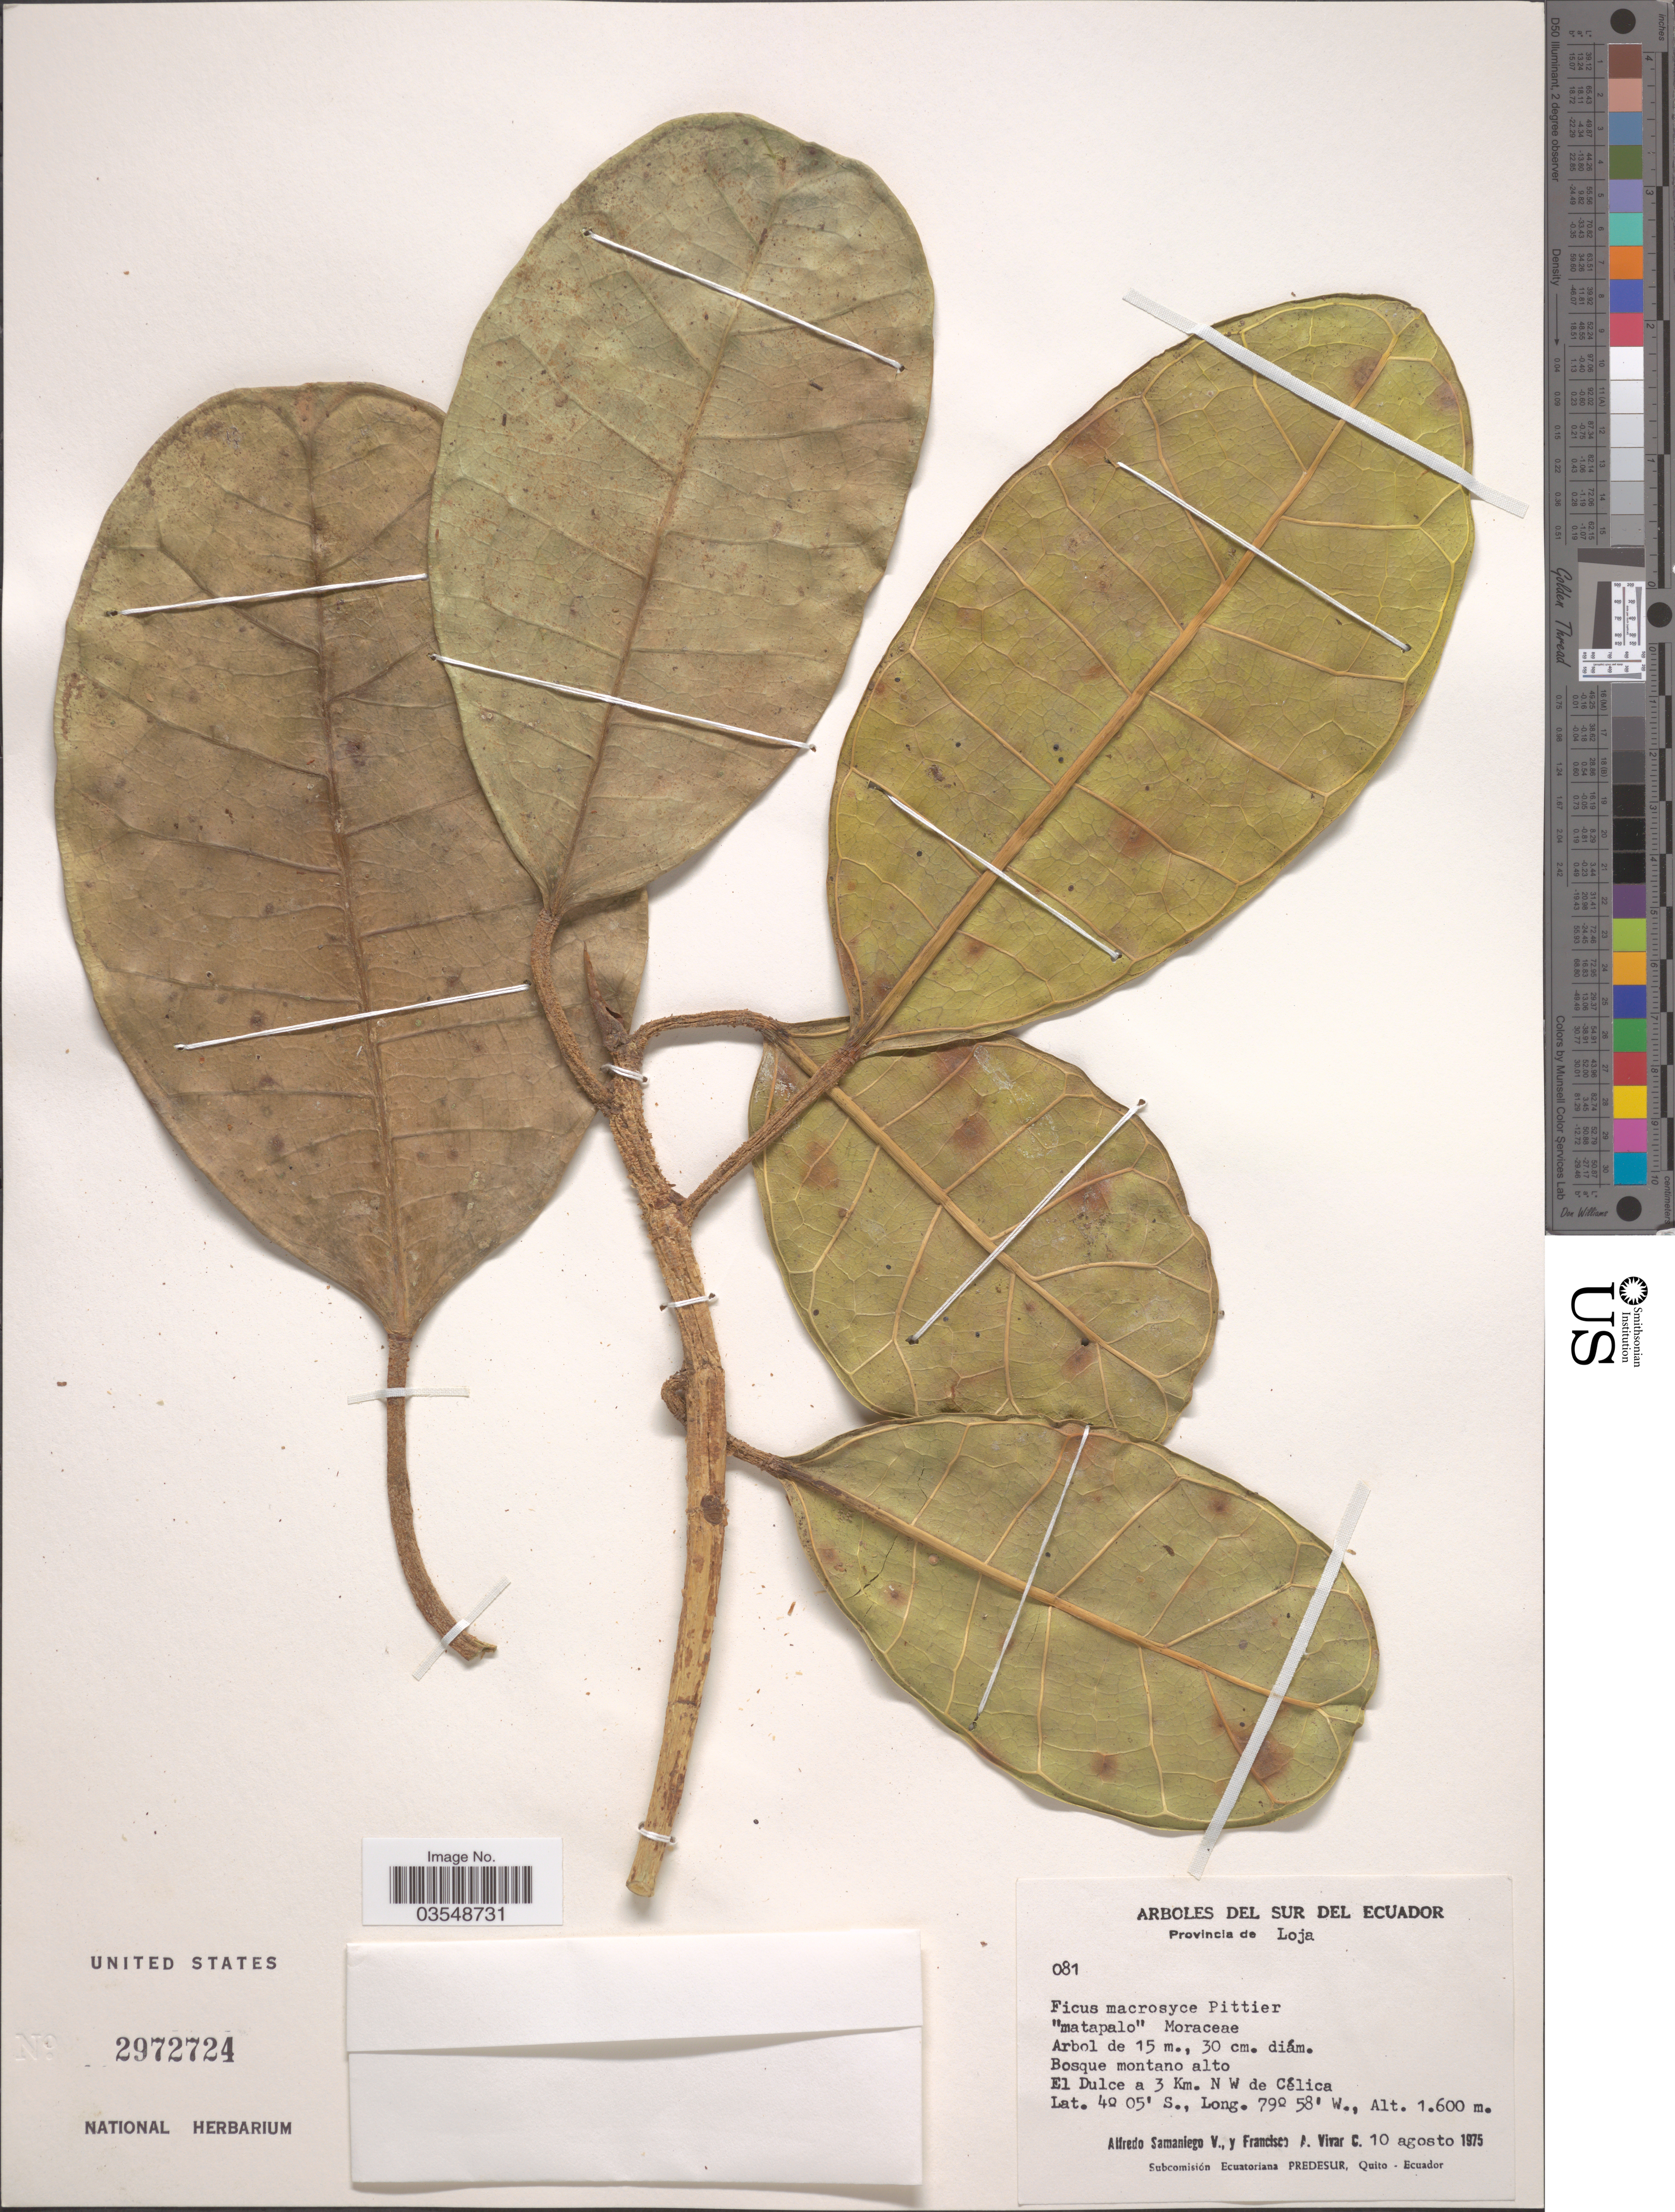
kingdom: Plantae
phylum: Tracheophyta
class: Magnoliopsida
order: Rosales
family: Moraceae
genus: Ficus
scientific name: Ficus macrosyce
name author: Pittier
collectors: A. V. Samaniego & F. A. Vivar C.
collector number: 081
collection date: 1975-08-10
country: Ecuador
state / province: Loja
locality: El Dulce a 3 Km. N W de Célica.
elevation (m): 1600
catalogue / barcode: US 2972724